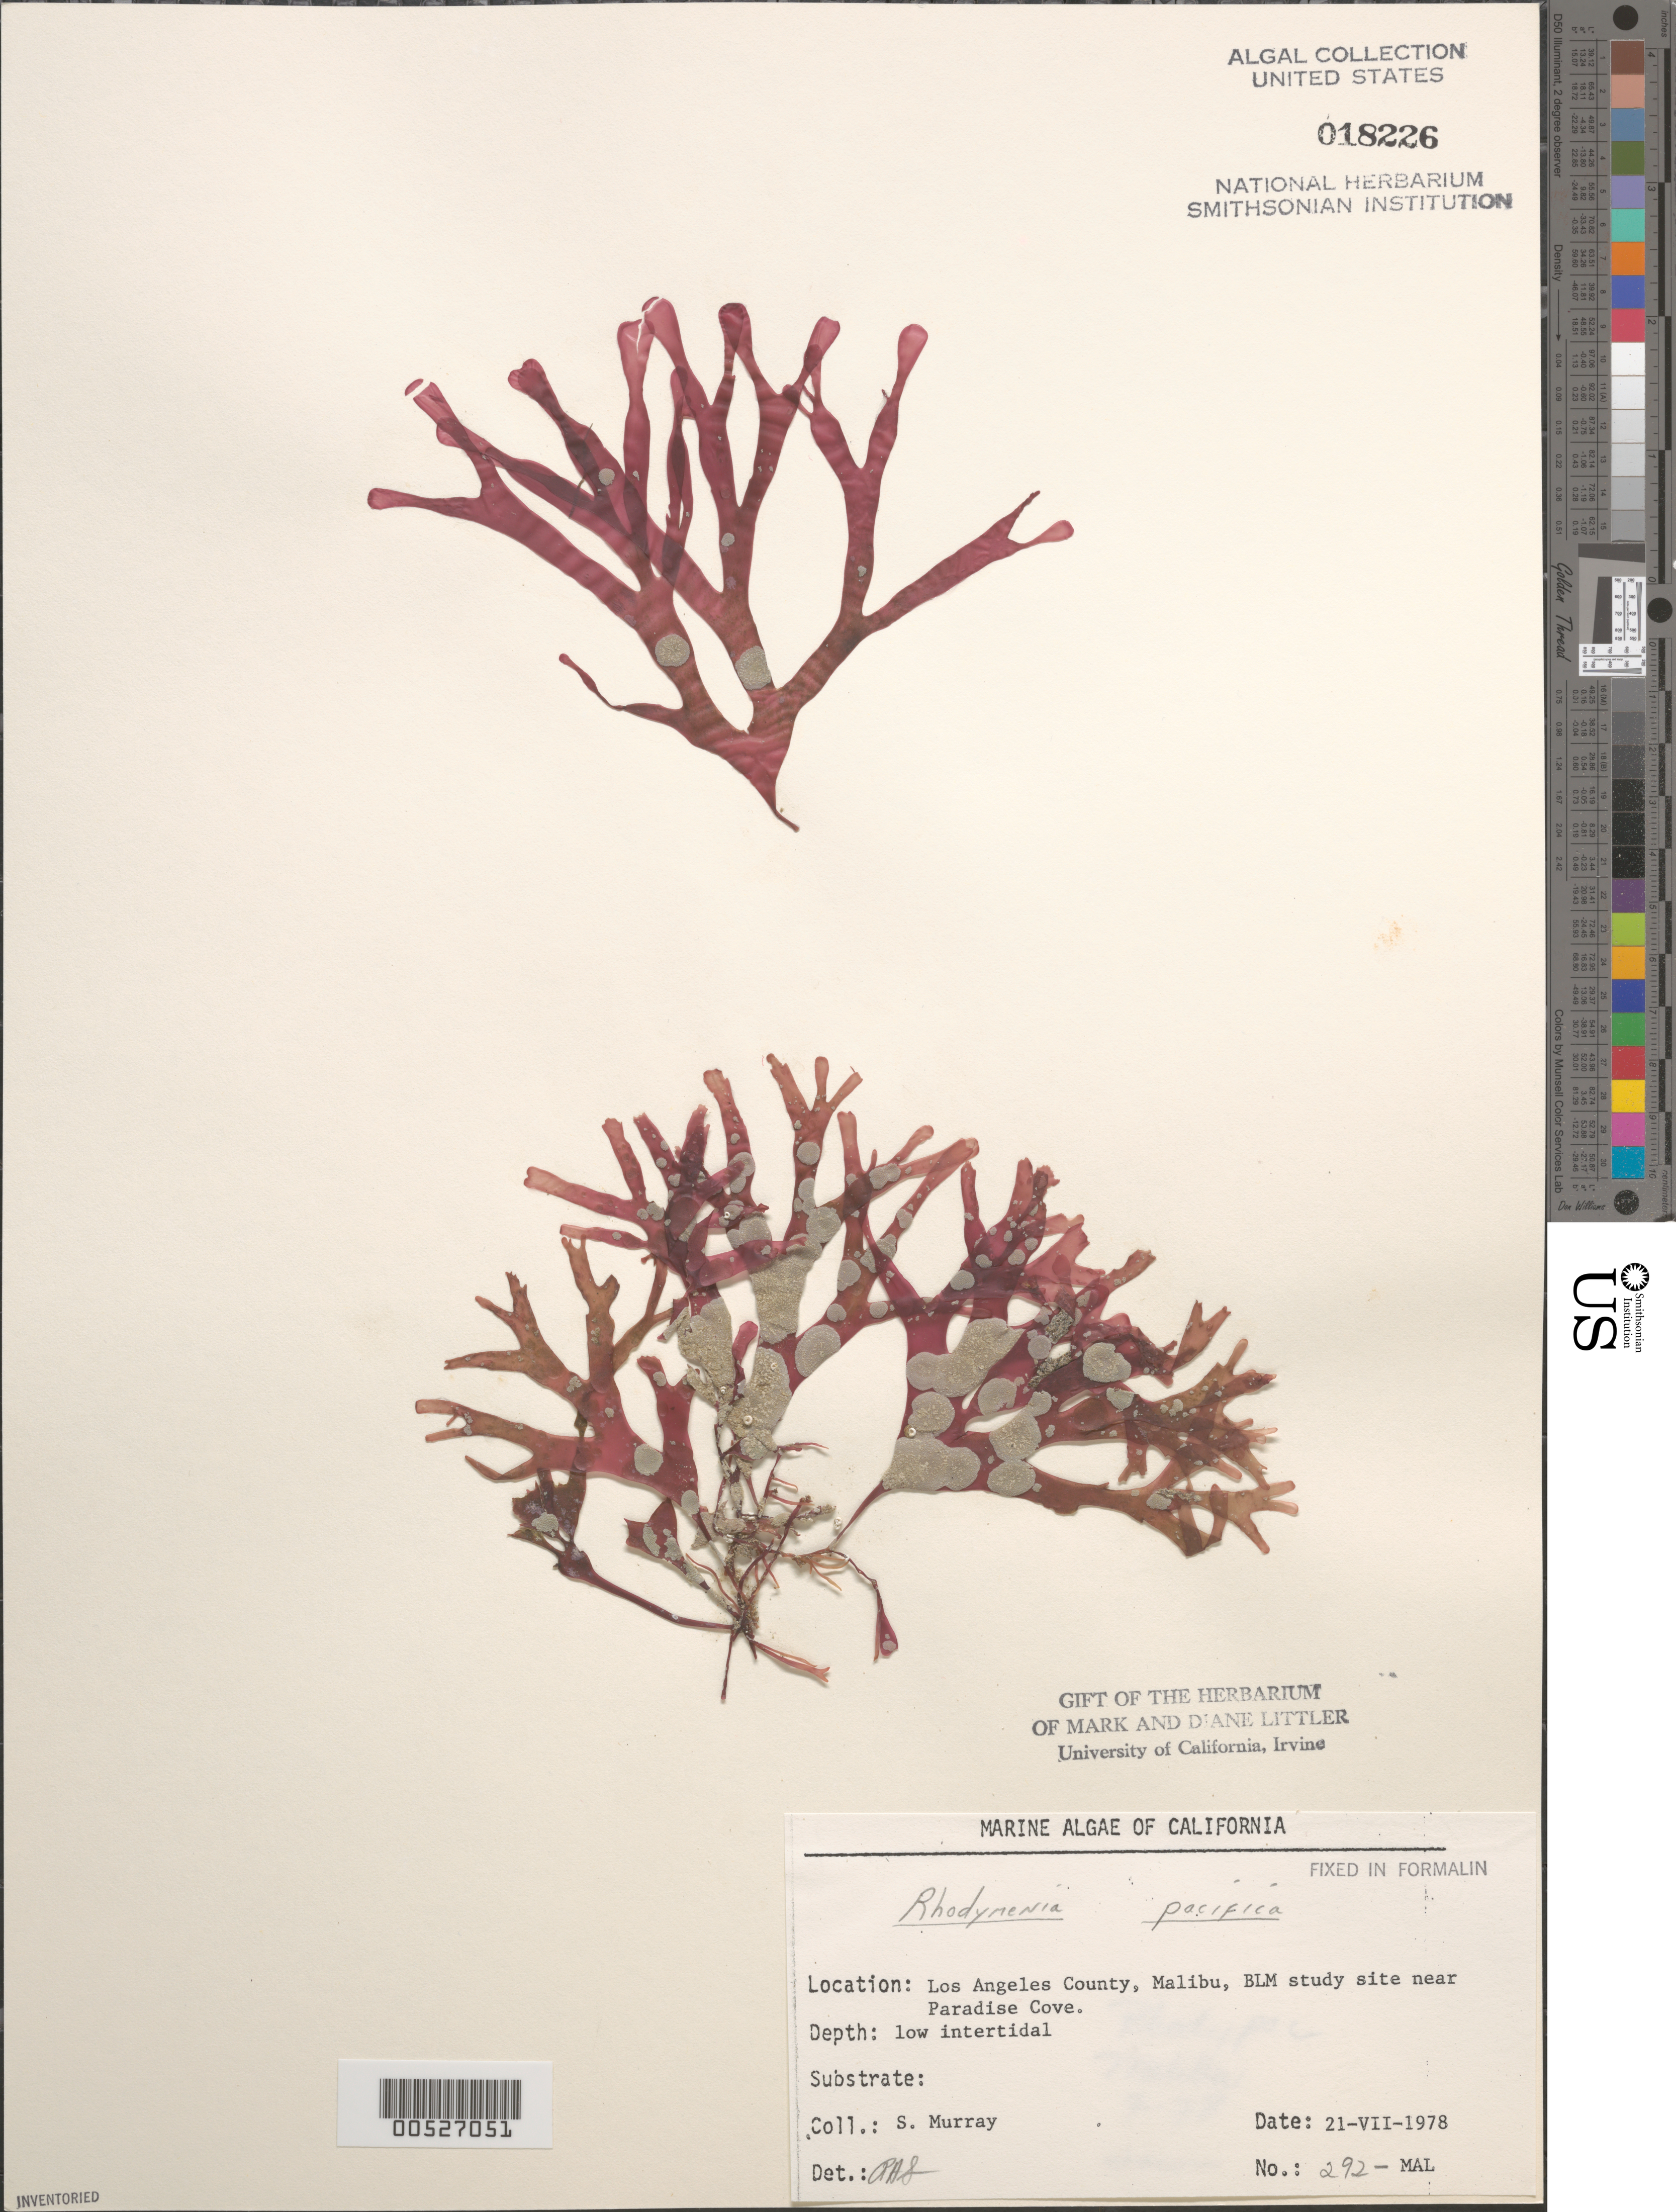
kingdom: Plantae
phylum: Rhodophyta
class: Florideophyceae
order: Rhodymeniales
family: Rhodymeniaceae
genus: Rhodymenia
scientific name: Rhodymenia pacifica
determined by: Sims, Robert H.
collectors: S. N. Murray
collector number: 292-mal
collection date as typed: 21 Jul 1978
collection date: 1978-07-21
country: United States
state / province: California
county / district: Los Angeles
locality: Malibu, near Paradise Cove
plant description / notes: BLM-SOCALBIGHT Rocky Intertidal Survey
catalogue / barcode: US 18226